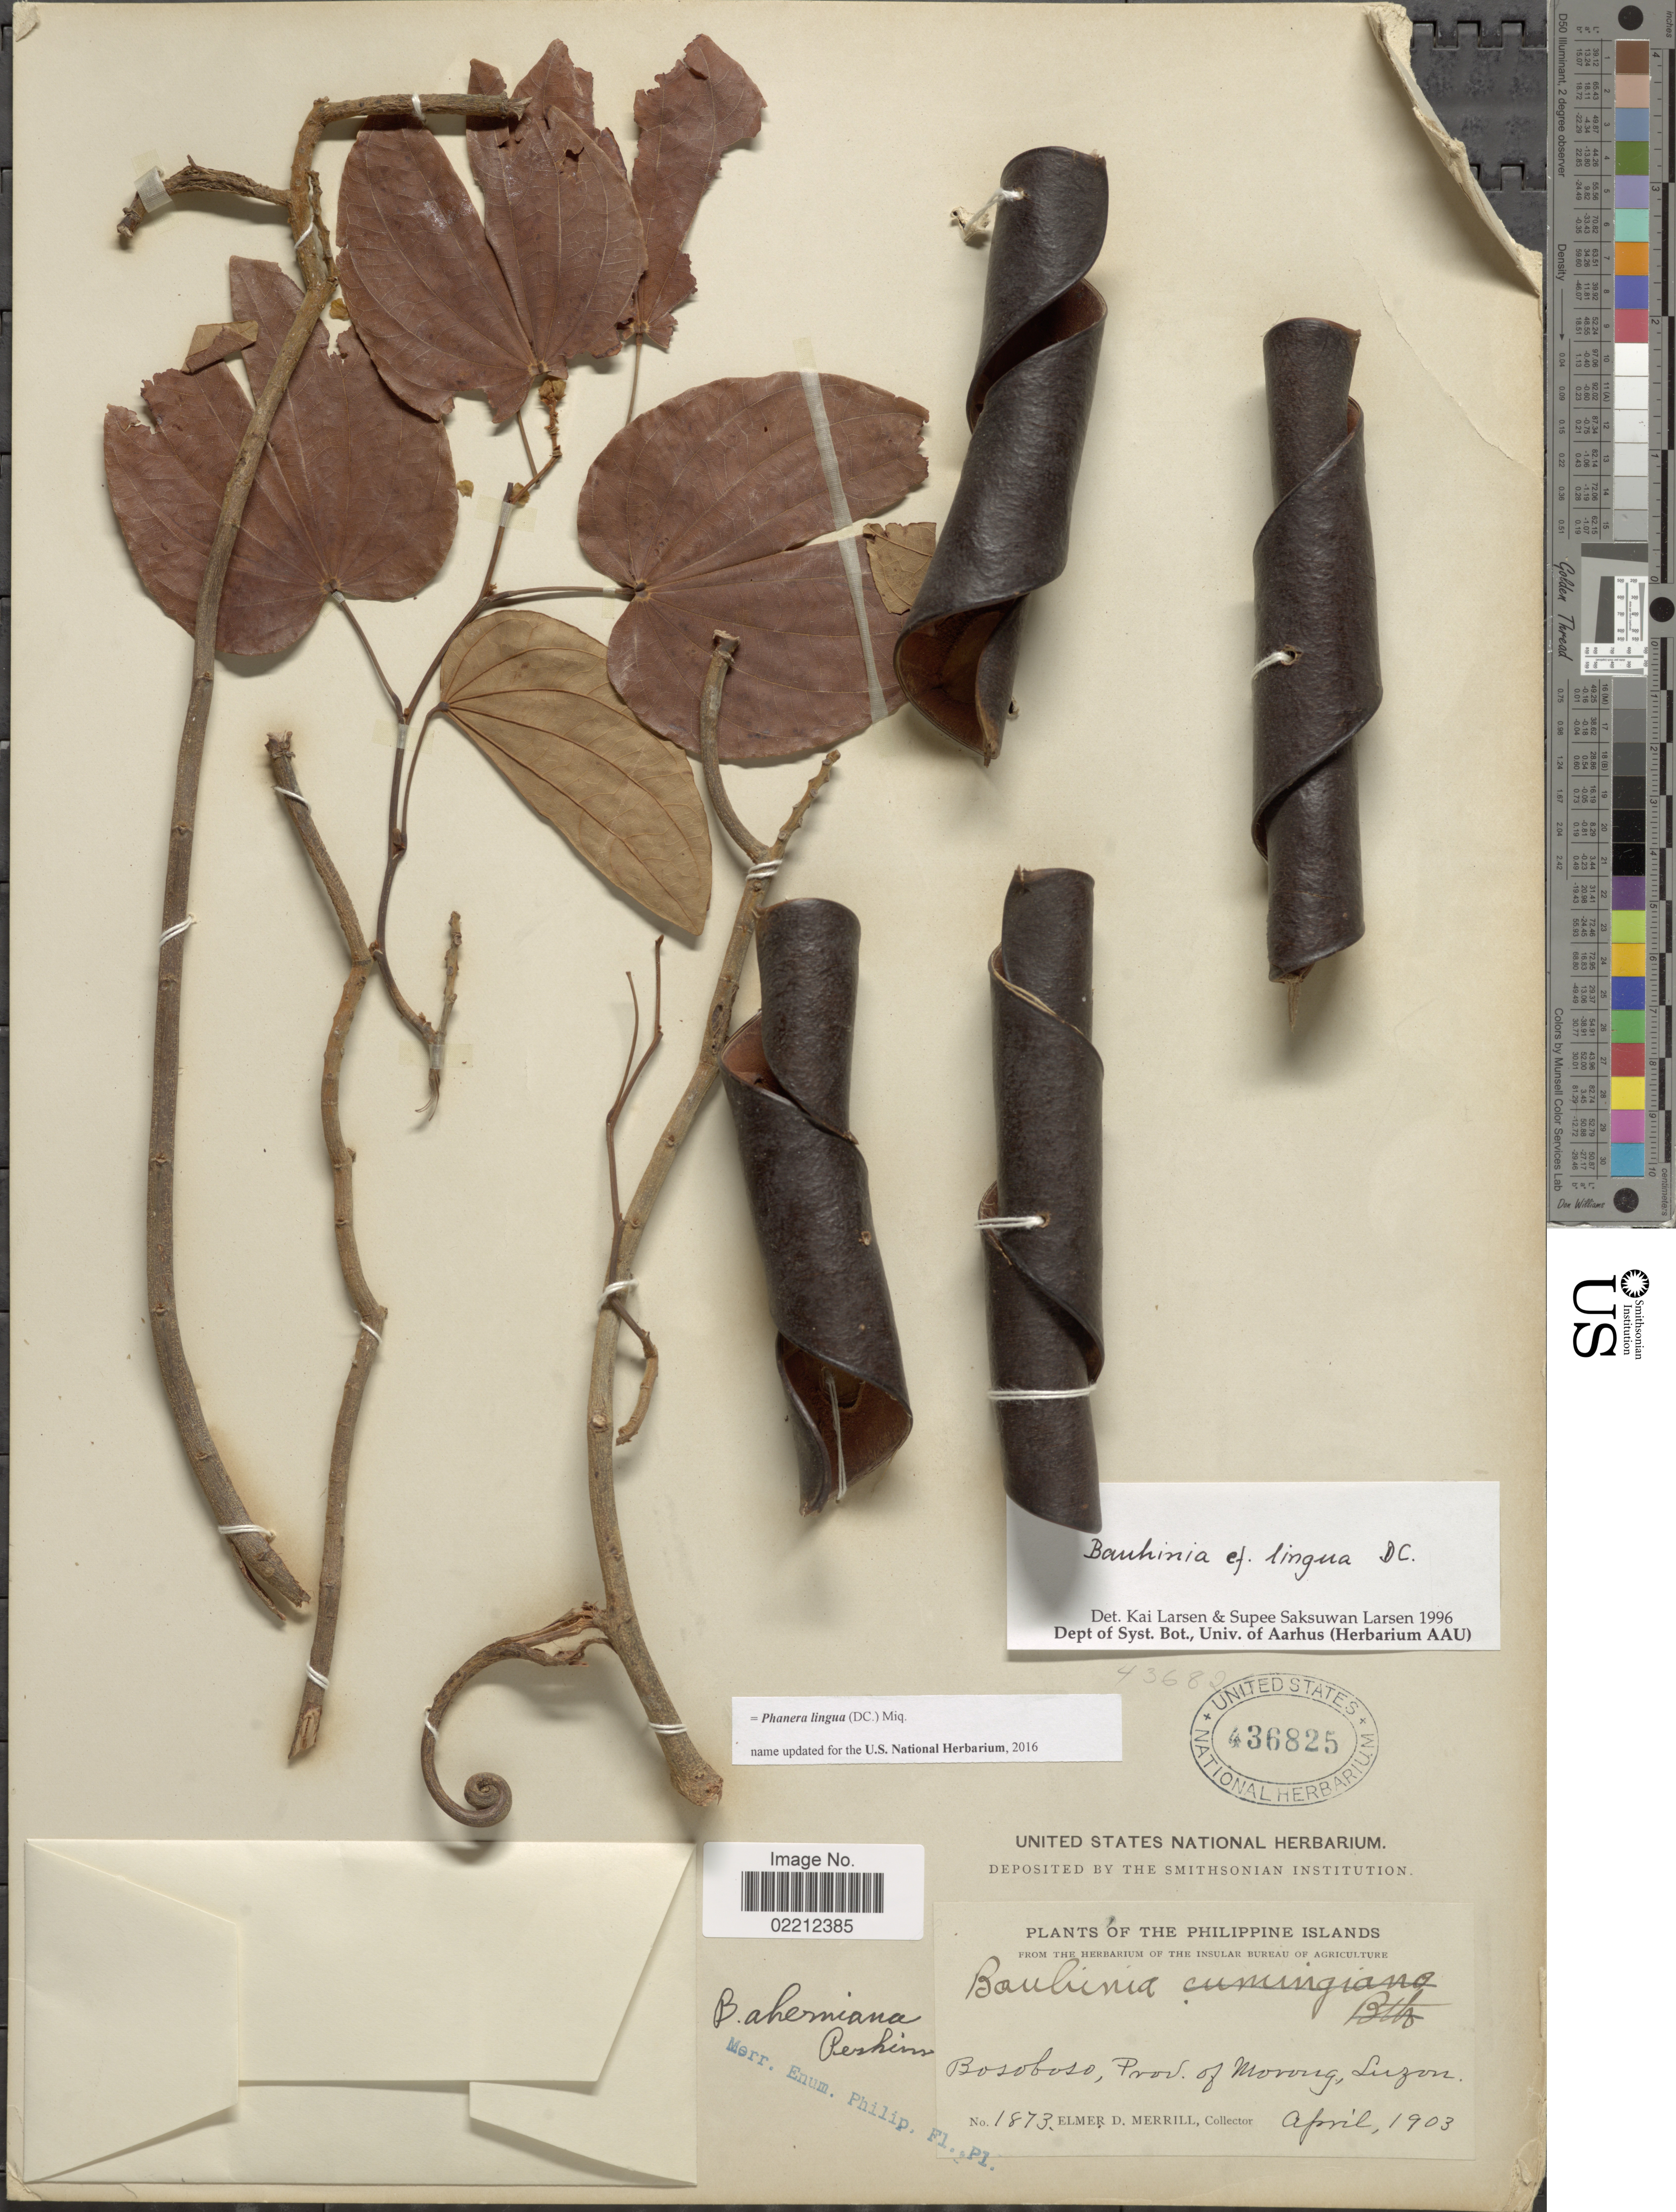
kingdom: Plantae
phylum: Tracheophyta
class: Magnoliopsida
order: Fabales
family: Fabaceae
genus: Phanera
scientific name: Phanera lingua var. lingua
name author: (DC.) Miq.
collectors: E. D. Merrill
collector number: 1873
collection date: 1903-04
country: Philippines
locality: Bosoboso, Prov. of Morong, Luzon.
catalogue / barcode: US 436825